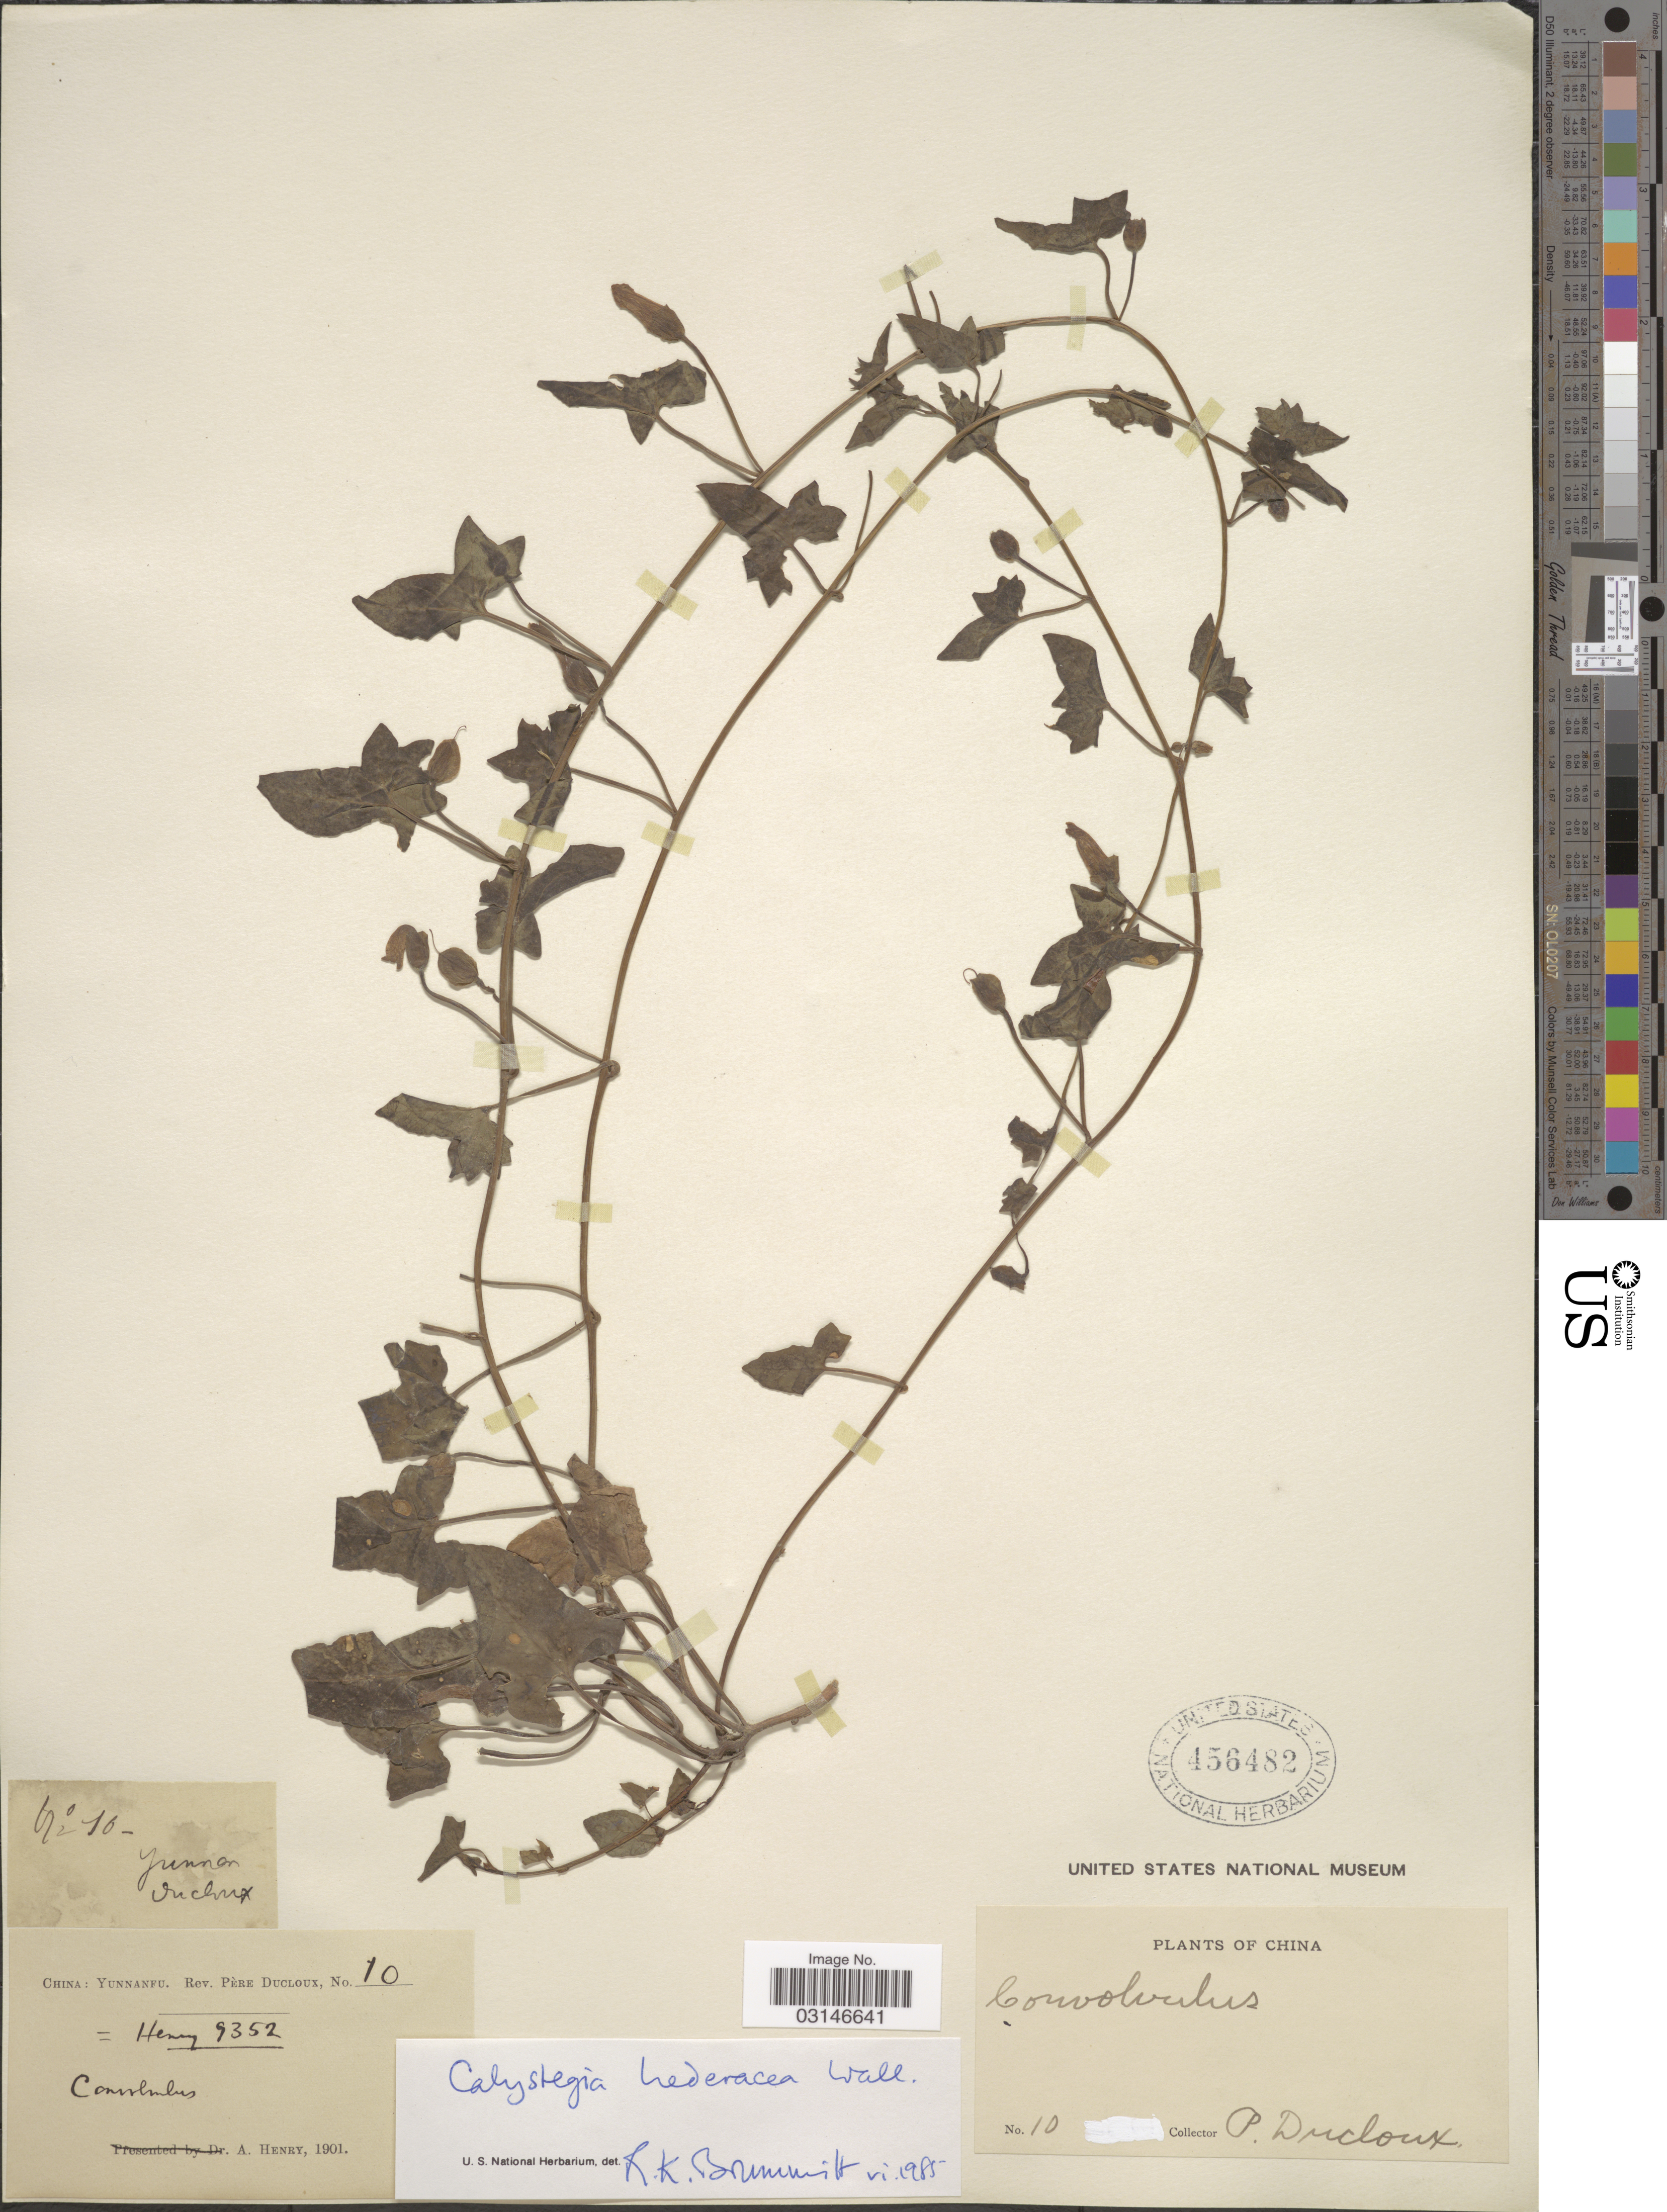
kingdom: Plantae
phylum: Tracheophyta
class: Magnoliopsida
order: Solanales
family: Convolvulaceae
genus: Calystegia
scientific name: Calystegia hederacea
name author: Thunb.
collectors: F. Ducloux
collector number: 10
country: China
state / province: Yunnan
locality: Yunnanfu.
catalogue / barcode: US 456482